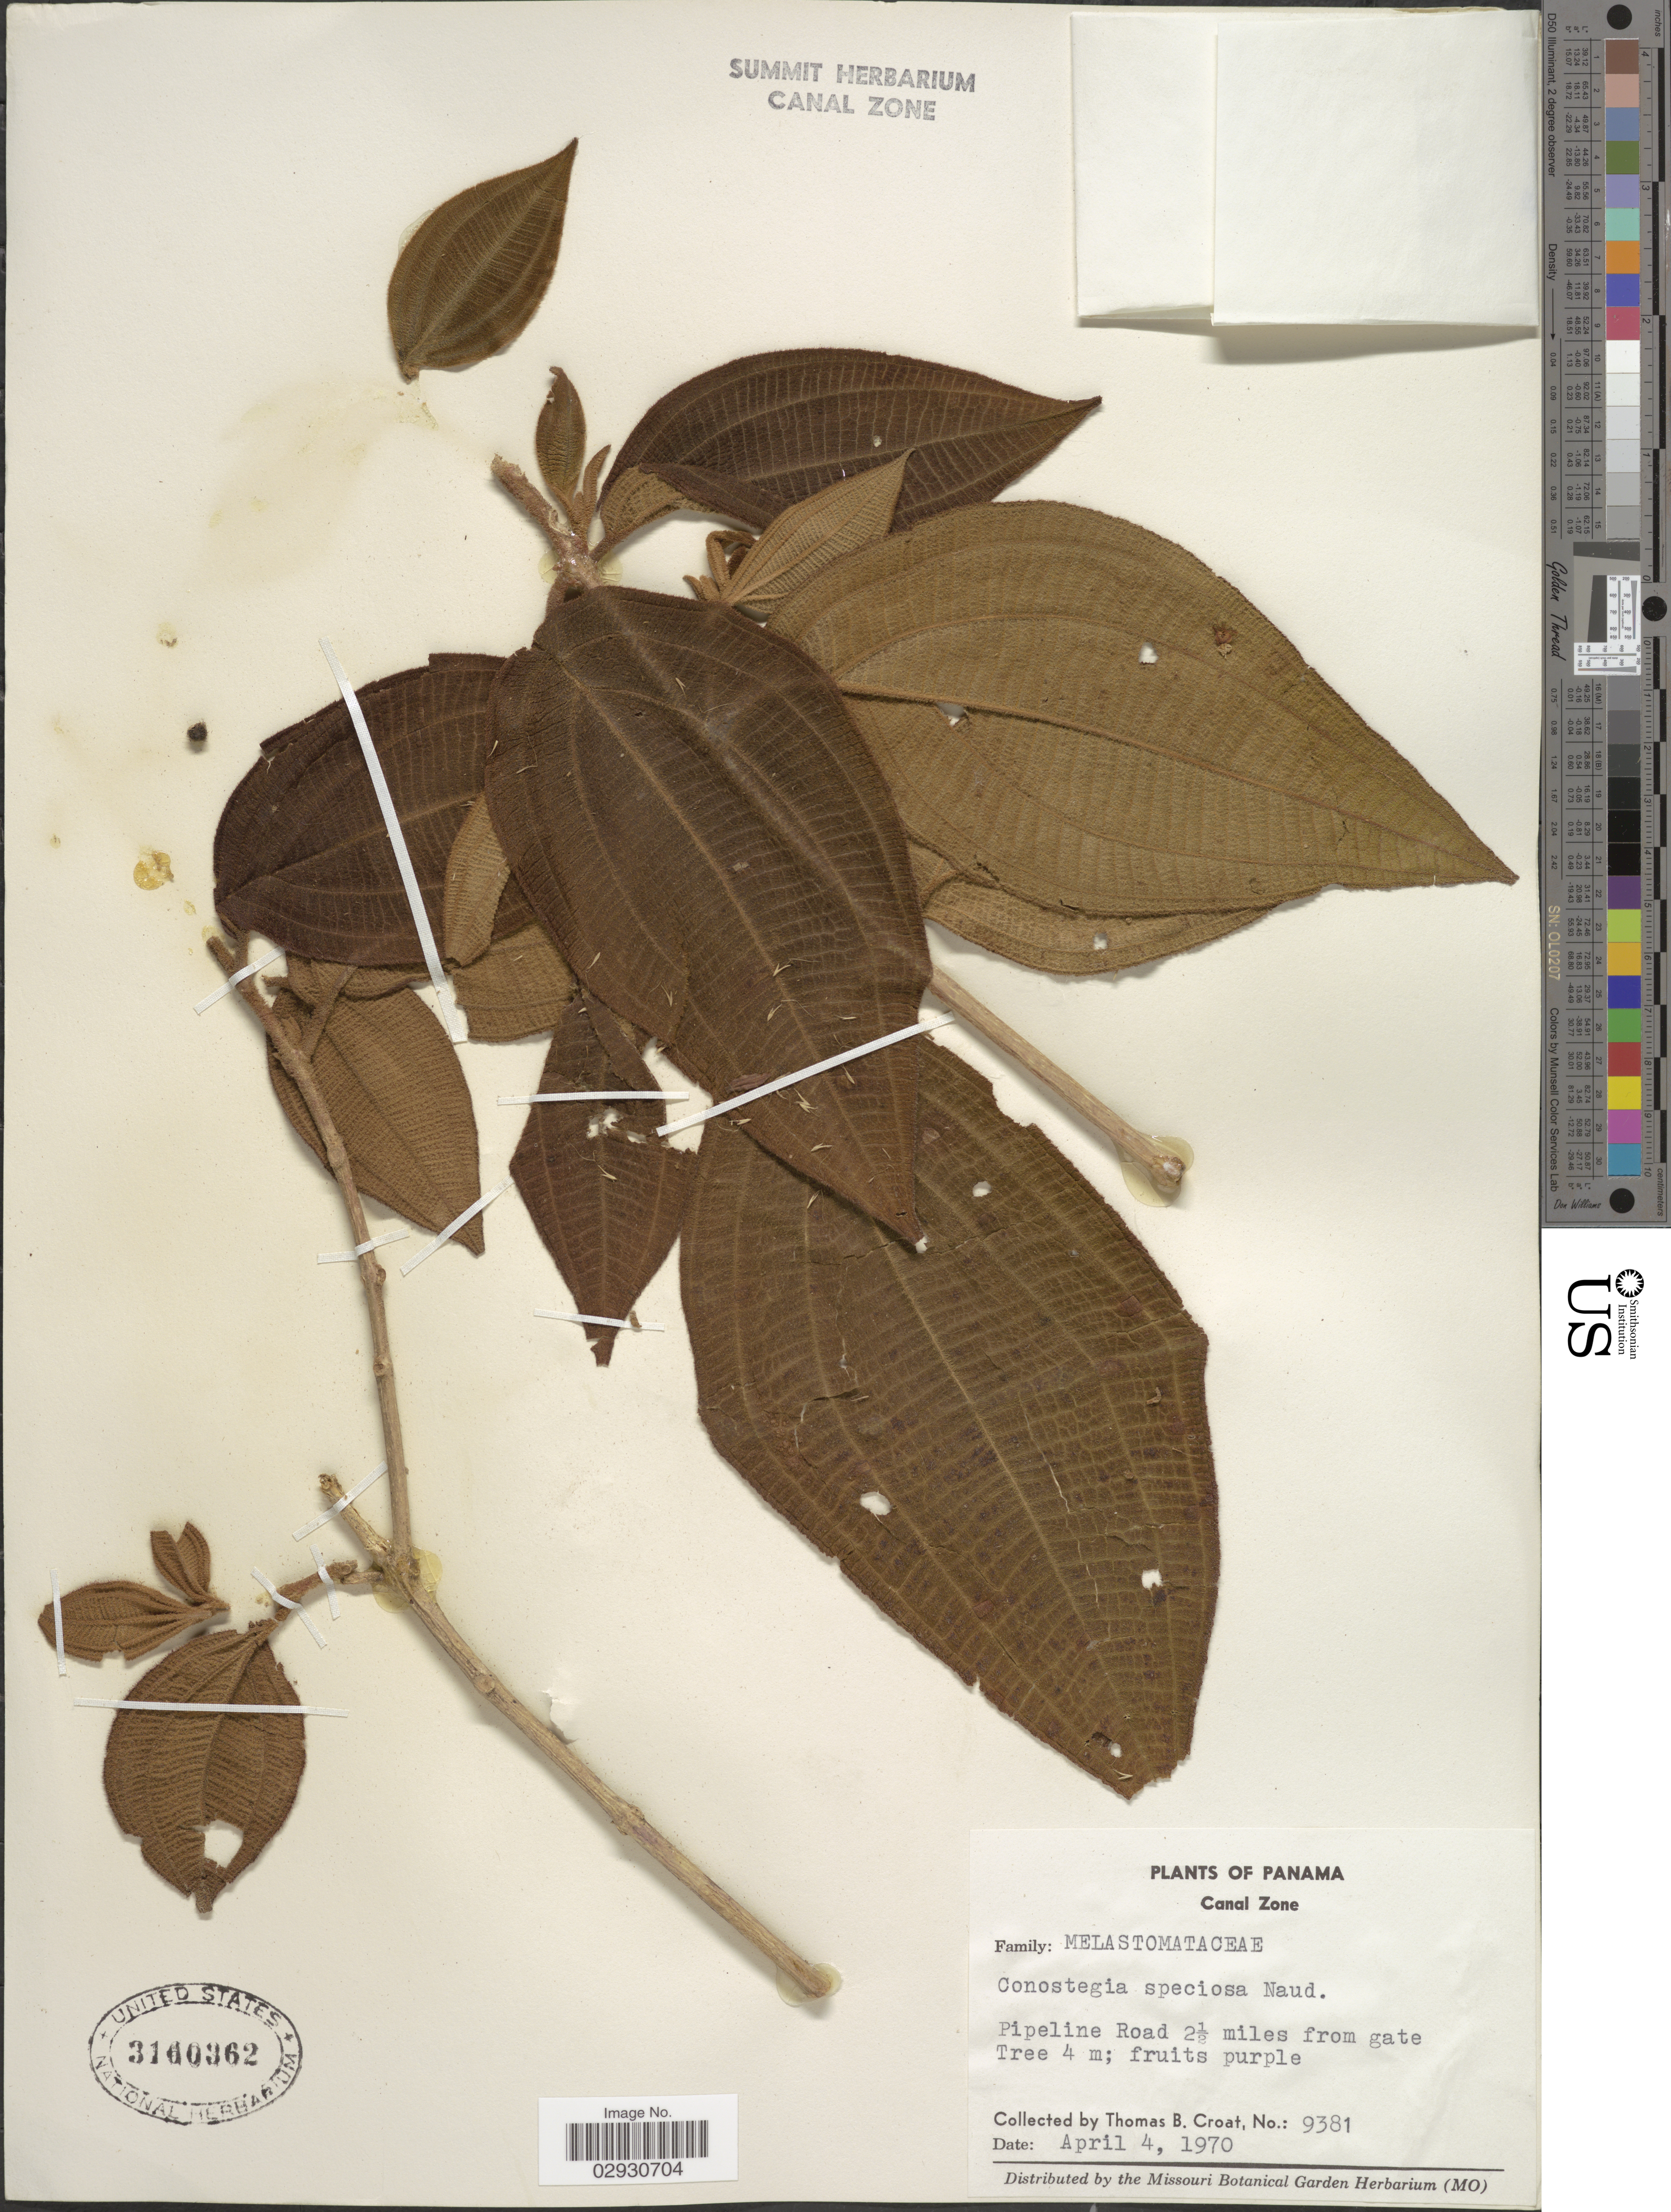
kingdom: Plantae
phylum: Tracheophyta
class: Magnoliopsida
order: Myrtales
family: Melastomataceae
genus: Conostegia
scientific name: Conostegia speciosa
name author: Naudin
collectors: T. B. Croat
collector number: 9381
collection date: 1970-04-04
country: Panama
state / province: Colón / Panamá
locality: Canal Zone. Pipeline Road 2½ miles from gate.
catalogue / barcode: US 3160362